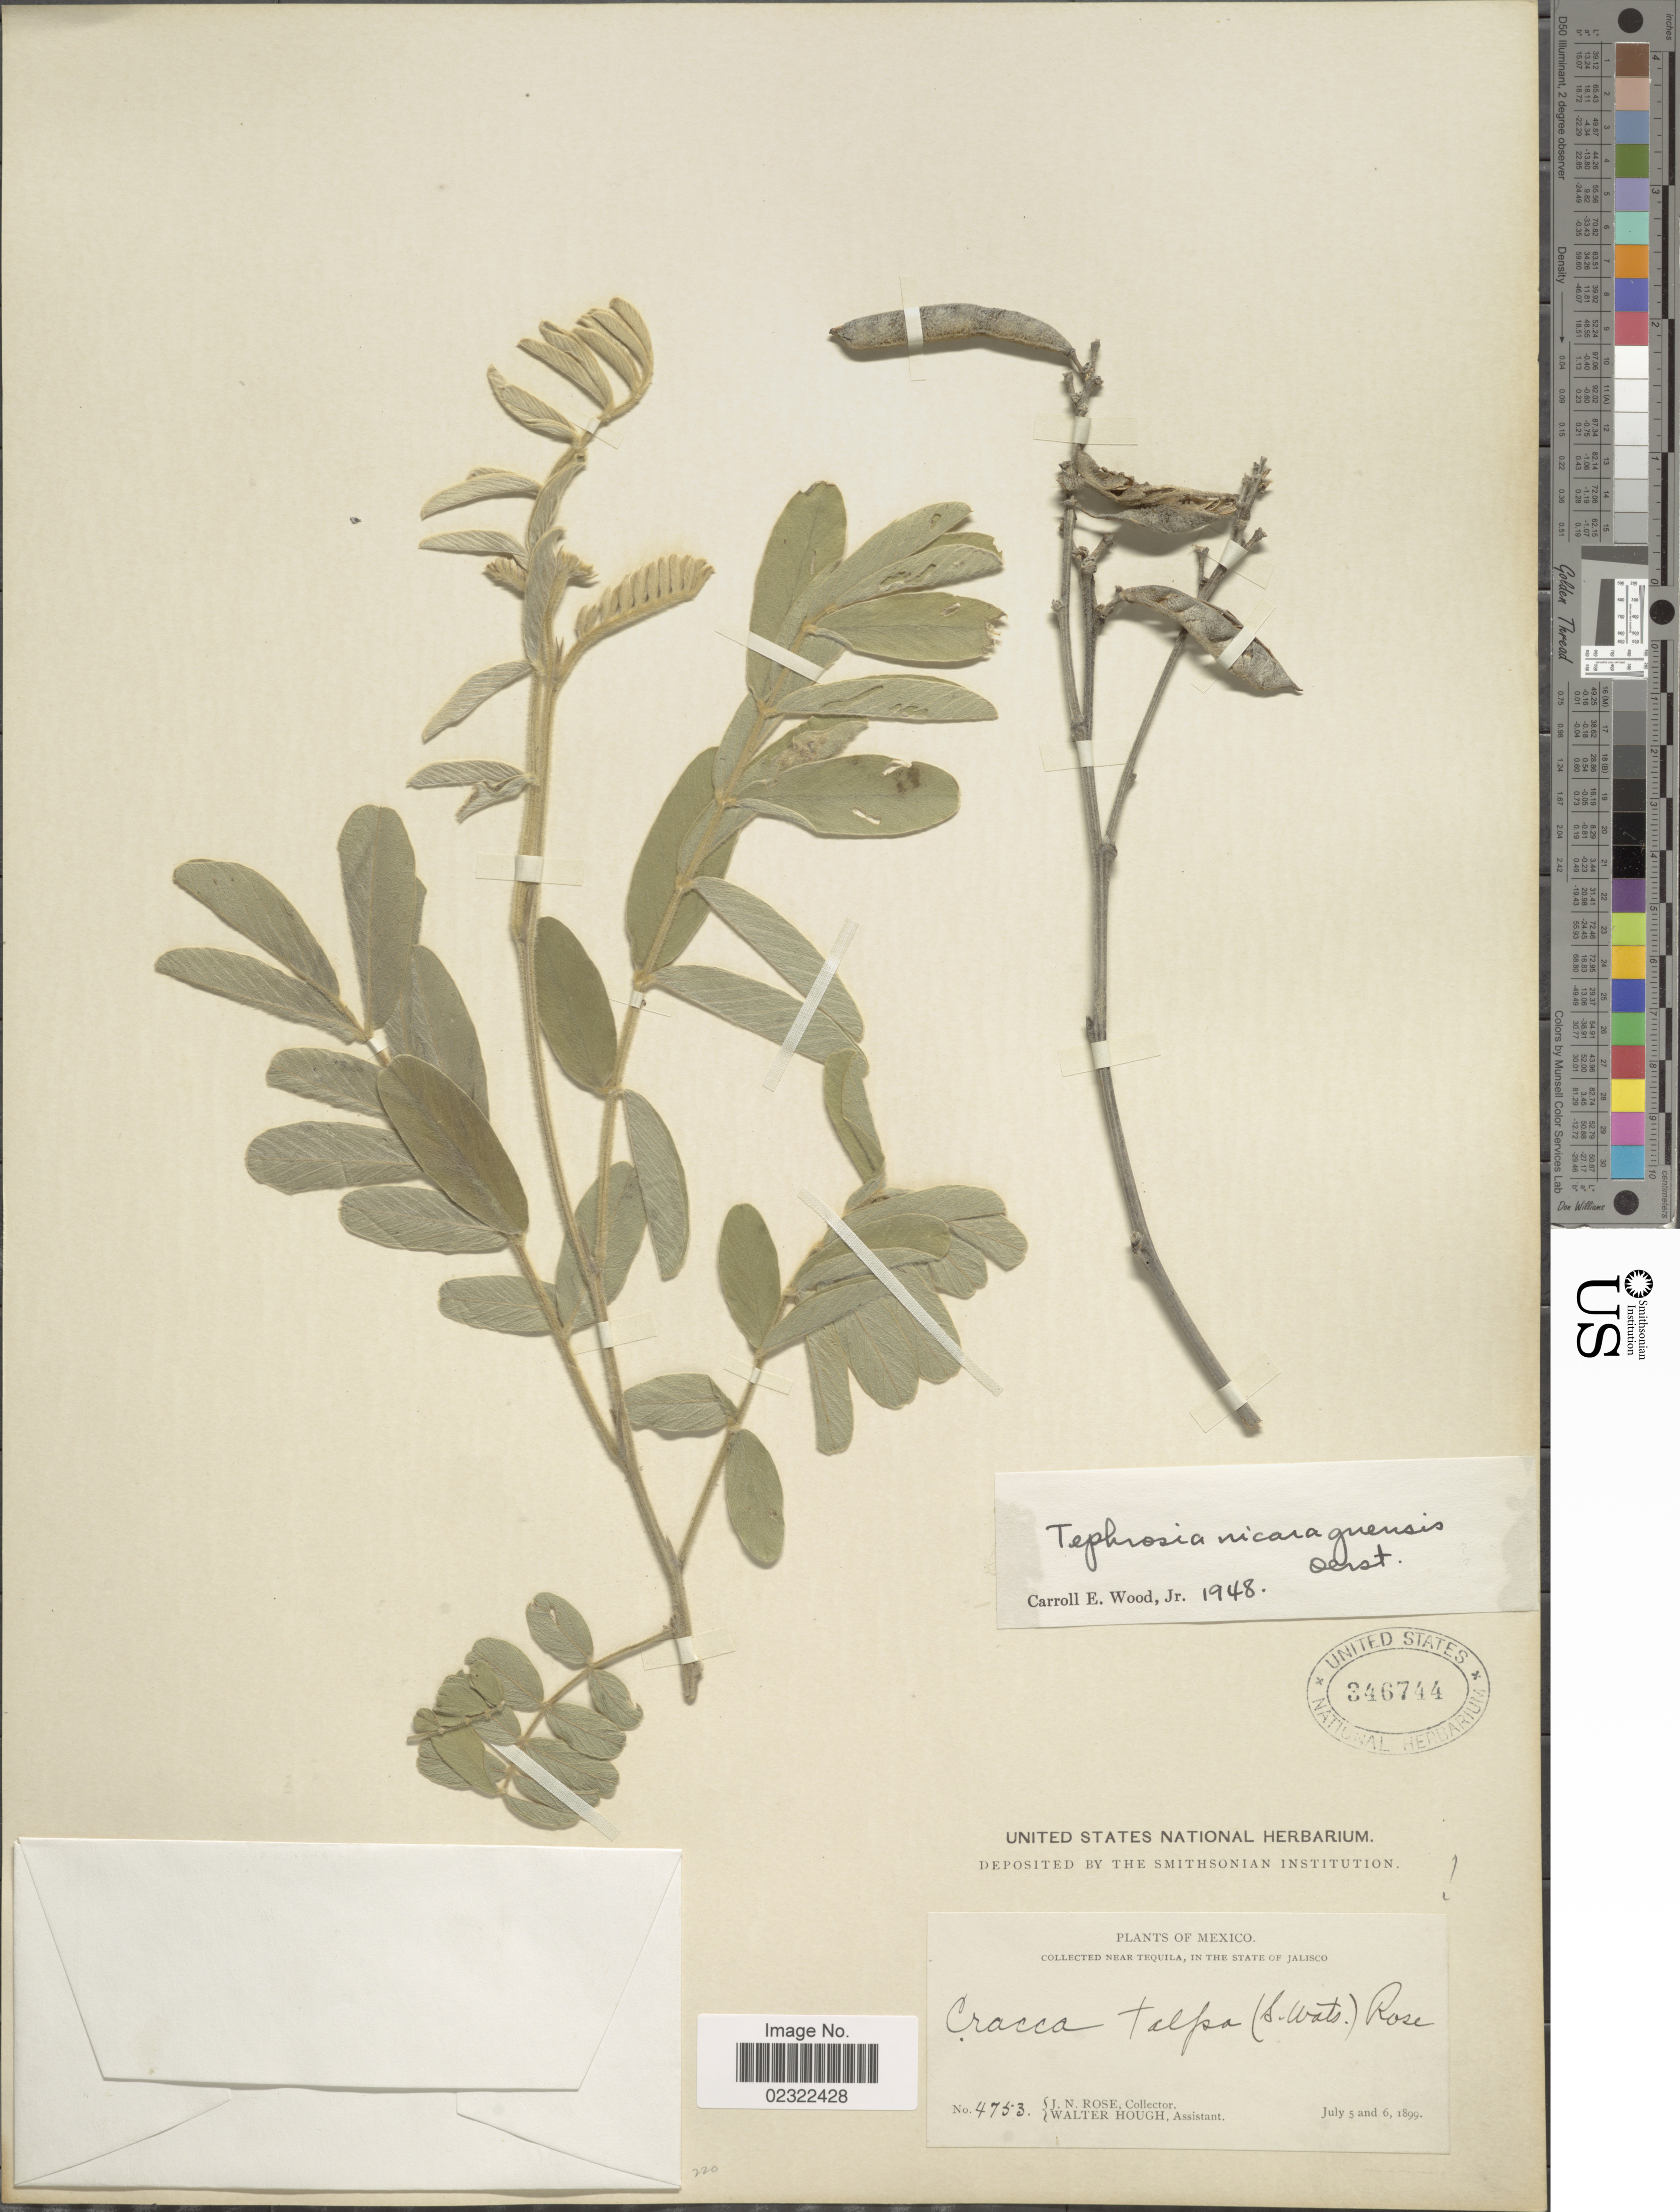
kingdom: Plantae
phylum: Tracheophyta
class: Magnoliopsida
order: Fabales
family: Fabaceae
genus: Tephrosia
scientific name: Tephrosia nicaraguensis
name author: Oerst.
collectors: J. N. Rose & W. Hough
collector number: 4753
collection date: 1899-07-05/1899-07-06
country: Mexico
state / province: Jalisco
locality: Near Tequila, in the state of Jalisco.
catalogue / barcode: US 346744